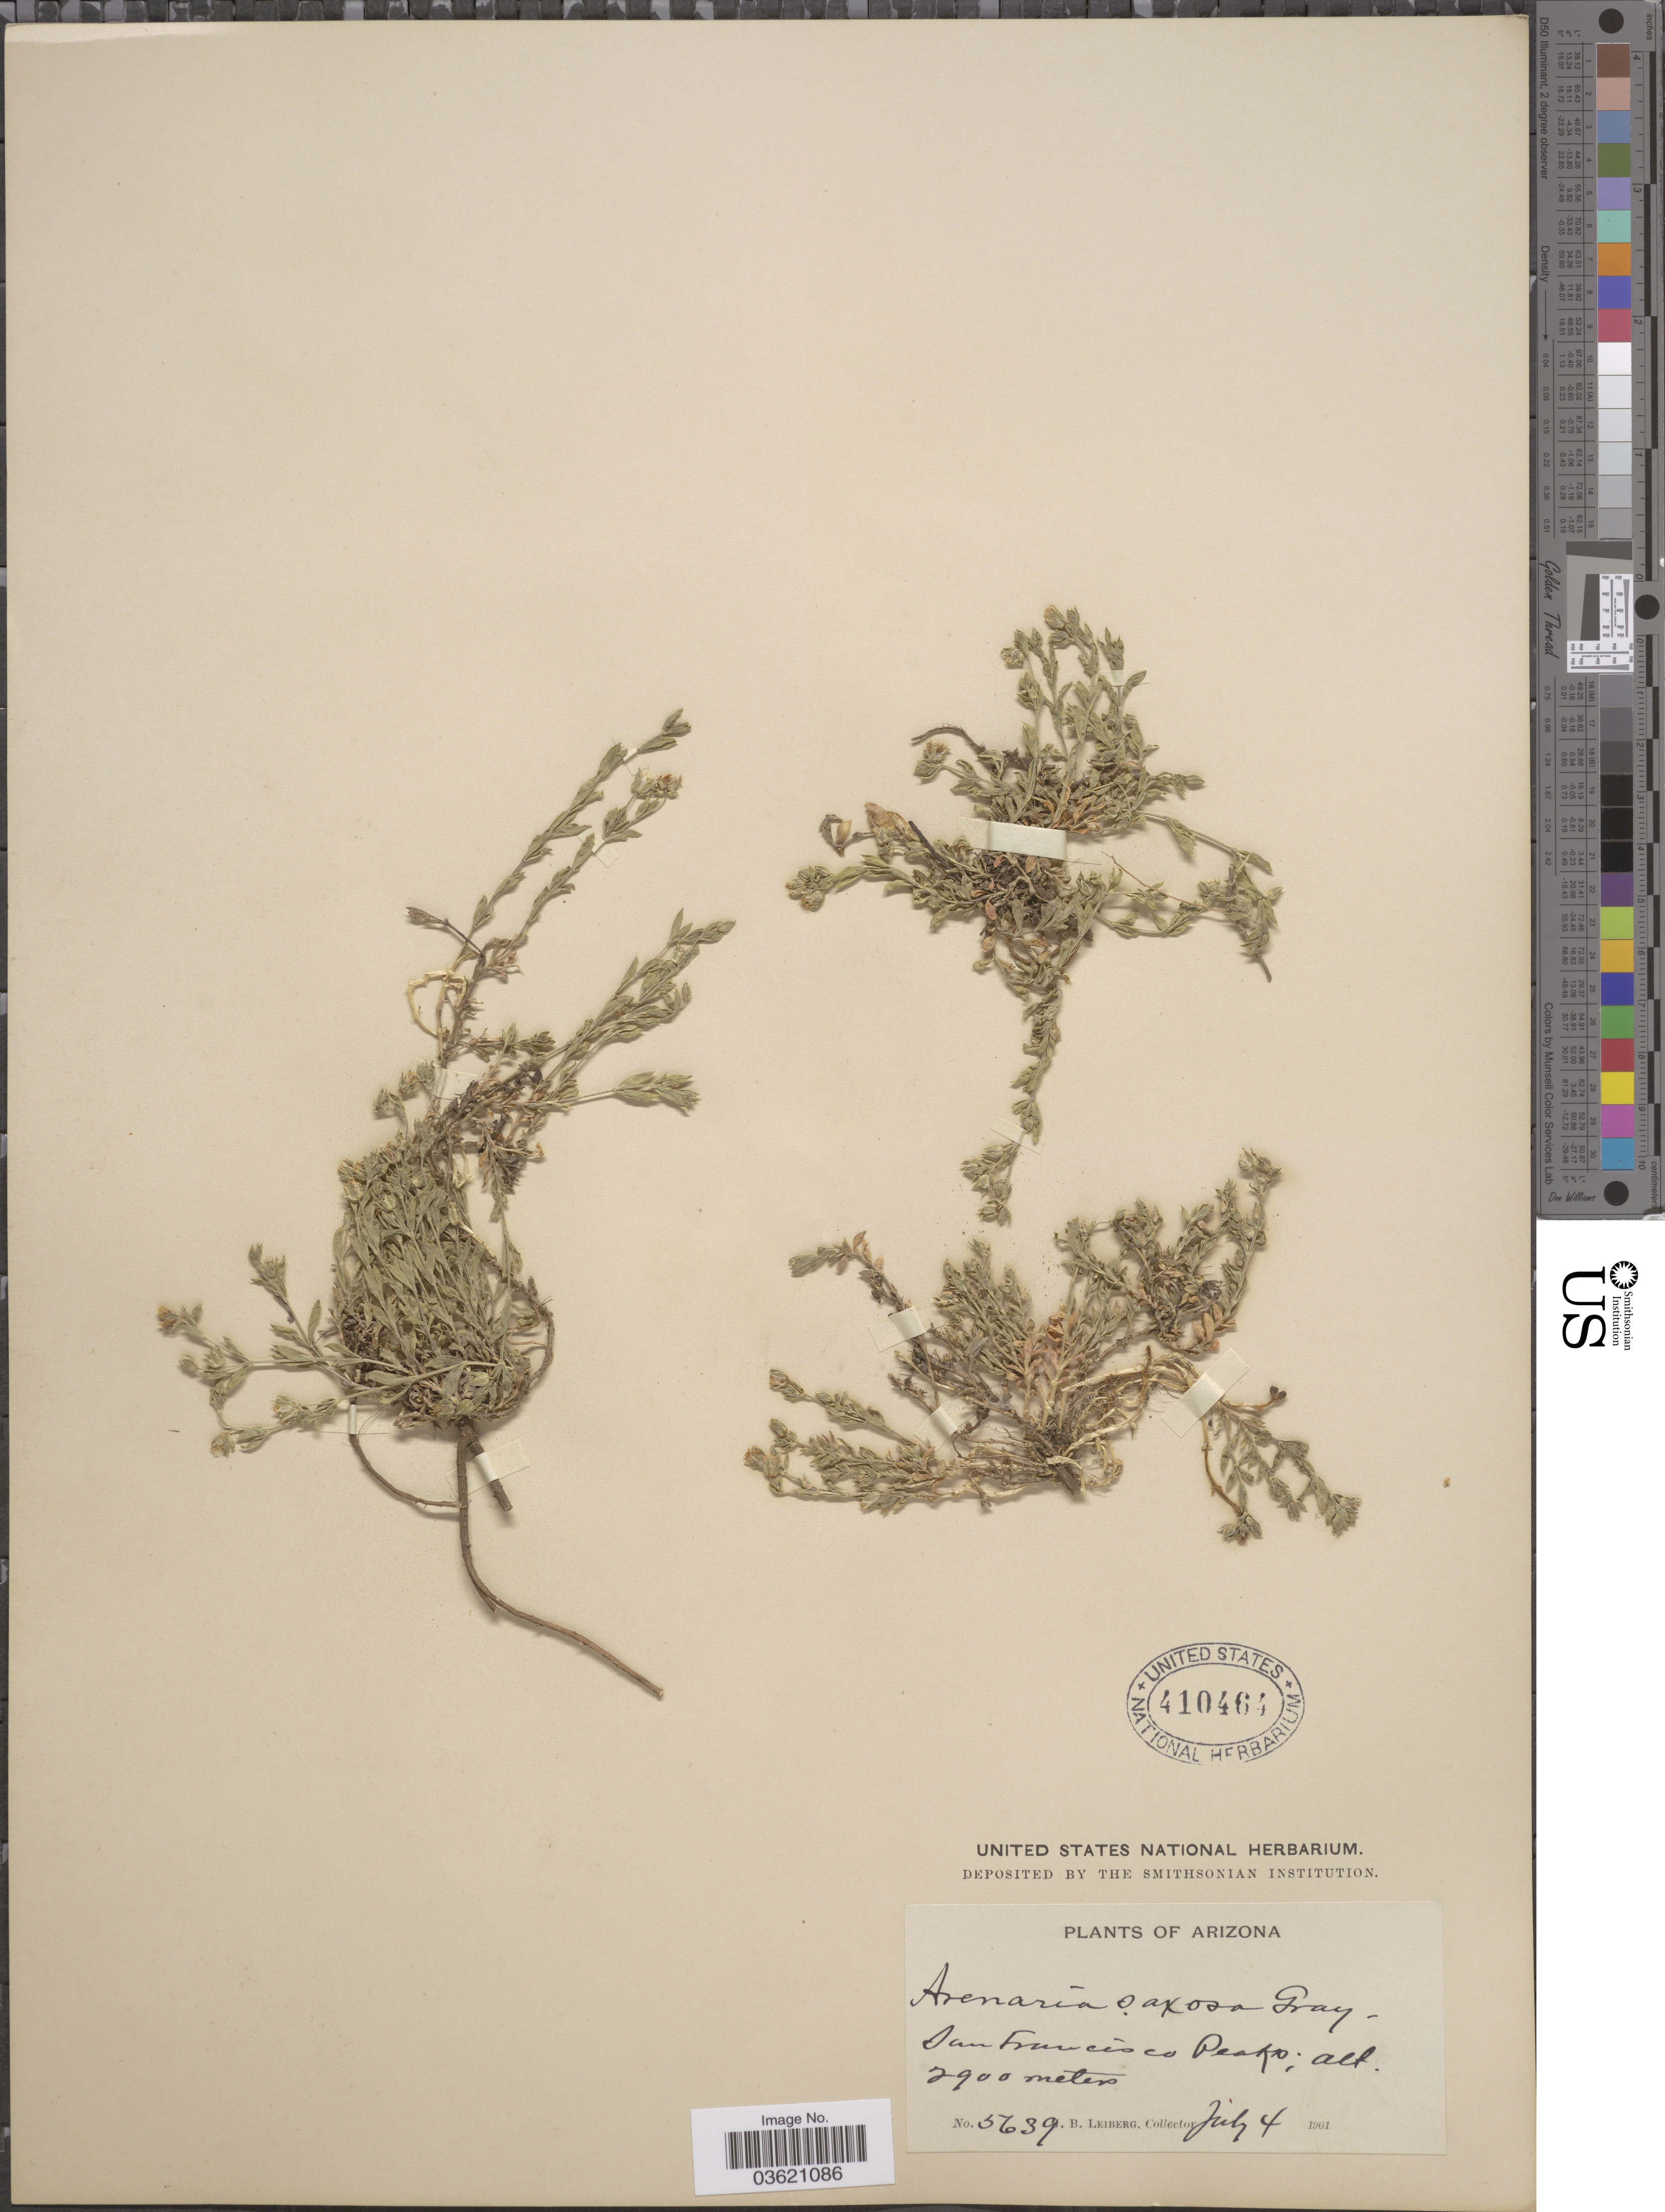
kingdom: Plantae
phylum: Tracheophyta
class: Magnoliopsida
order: Caryophyllales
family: Caryophyllaceae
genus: Arenaria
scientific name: Arenaria saxosa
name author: A. Gray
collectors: J. B. Leiberg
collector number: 5639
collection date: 1901-07-04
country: United States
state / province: Arizona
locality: San Francisco Peaks.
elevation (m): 2900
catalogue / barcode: US 410464